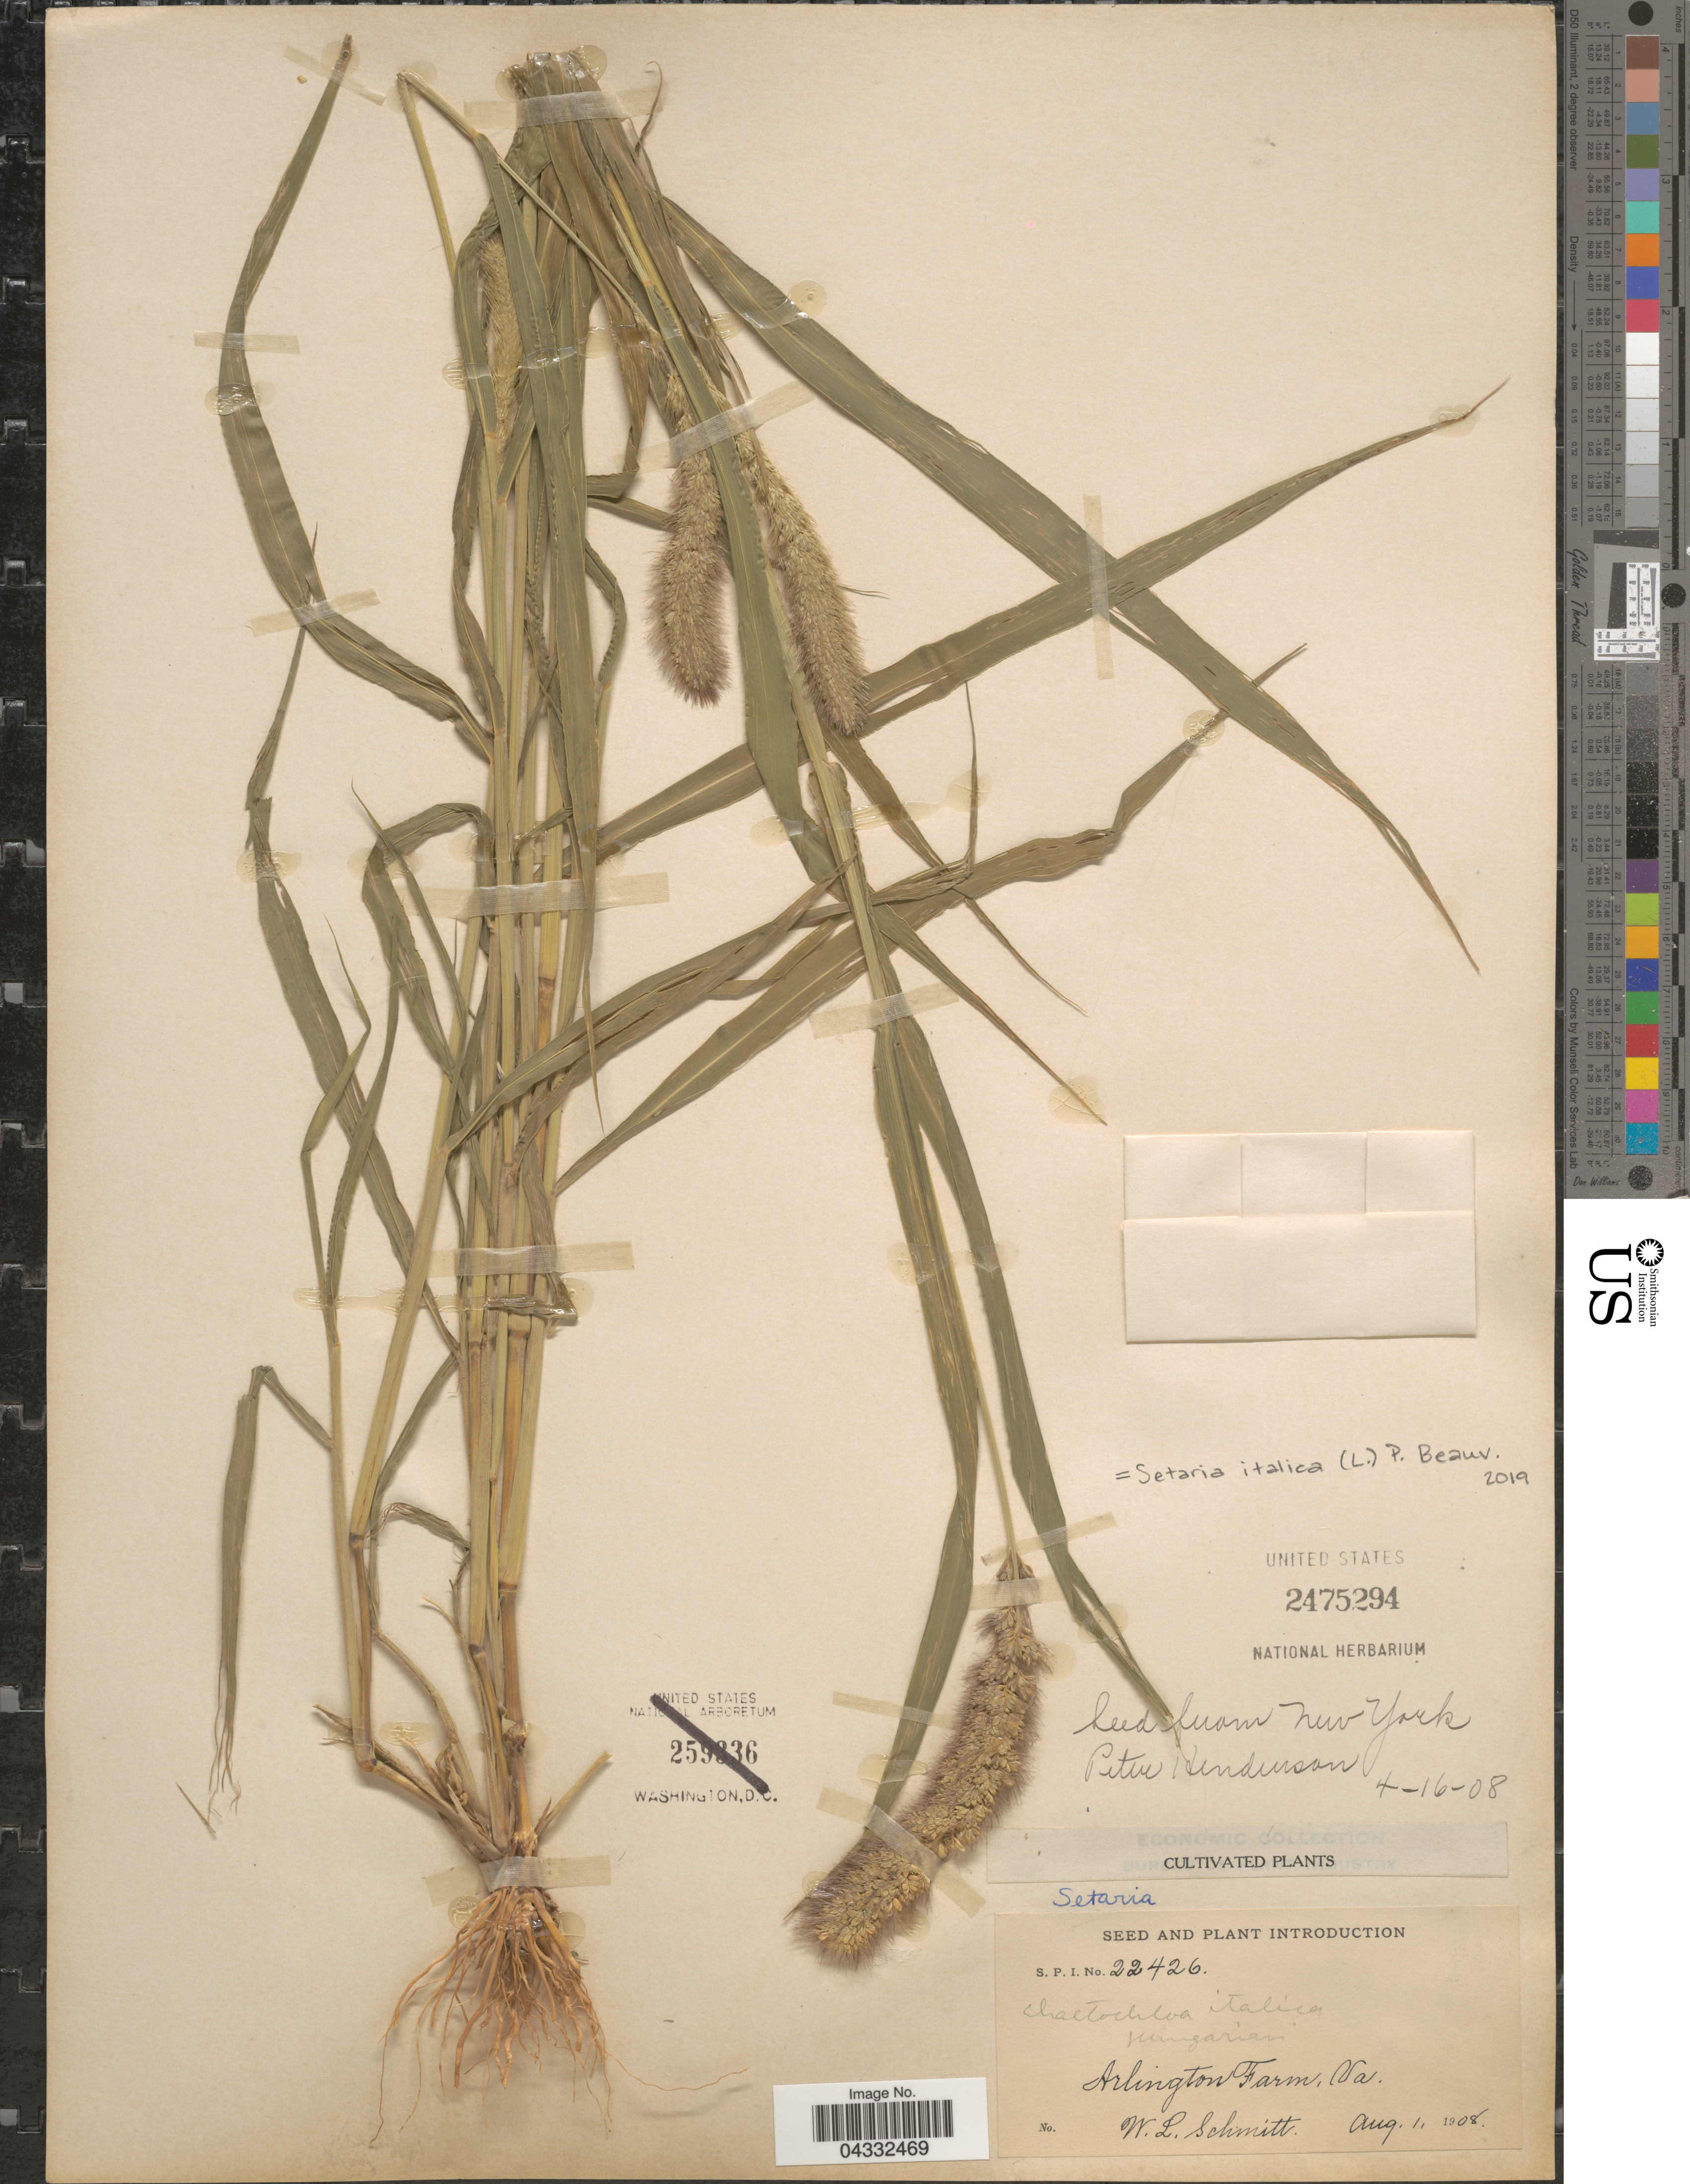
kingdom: Plantae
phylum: Tracheophyta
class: Liliopsida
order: Poales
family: Poaceae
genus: Setaria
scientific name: Setaria italica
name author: (L.) P. Beauv.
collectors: W. L. Schmitt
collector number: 22426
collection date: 1908-08-01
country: United States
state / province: Virginia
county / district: Arlington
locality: Arlington Farm.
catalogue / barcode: US 2475294